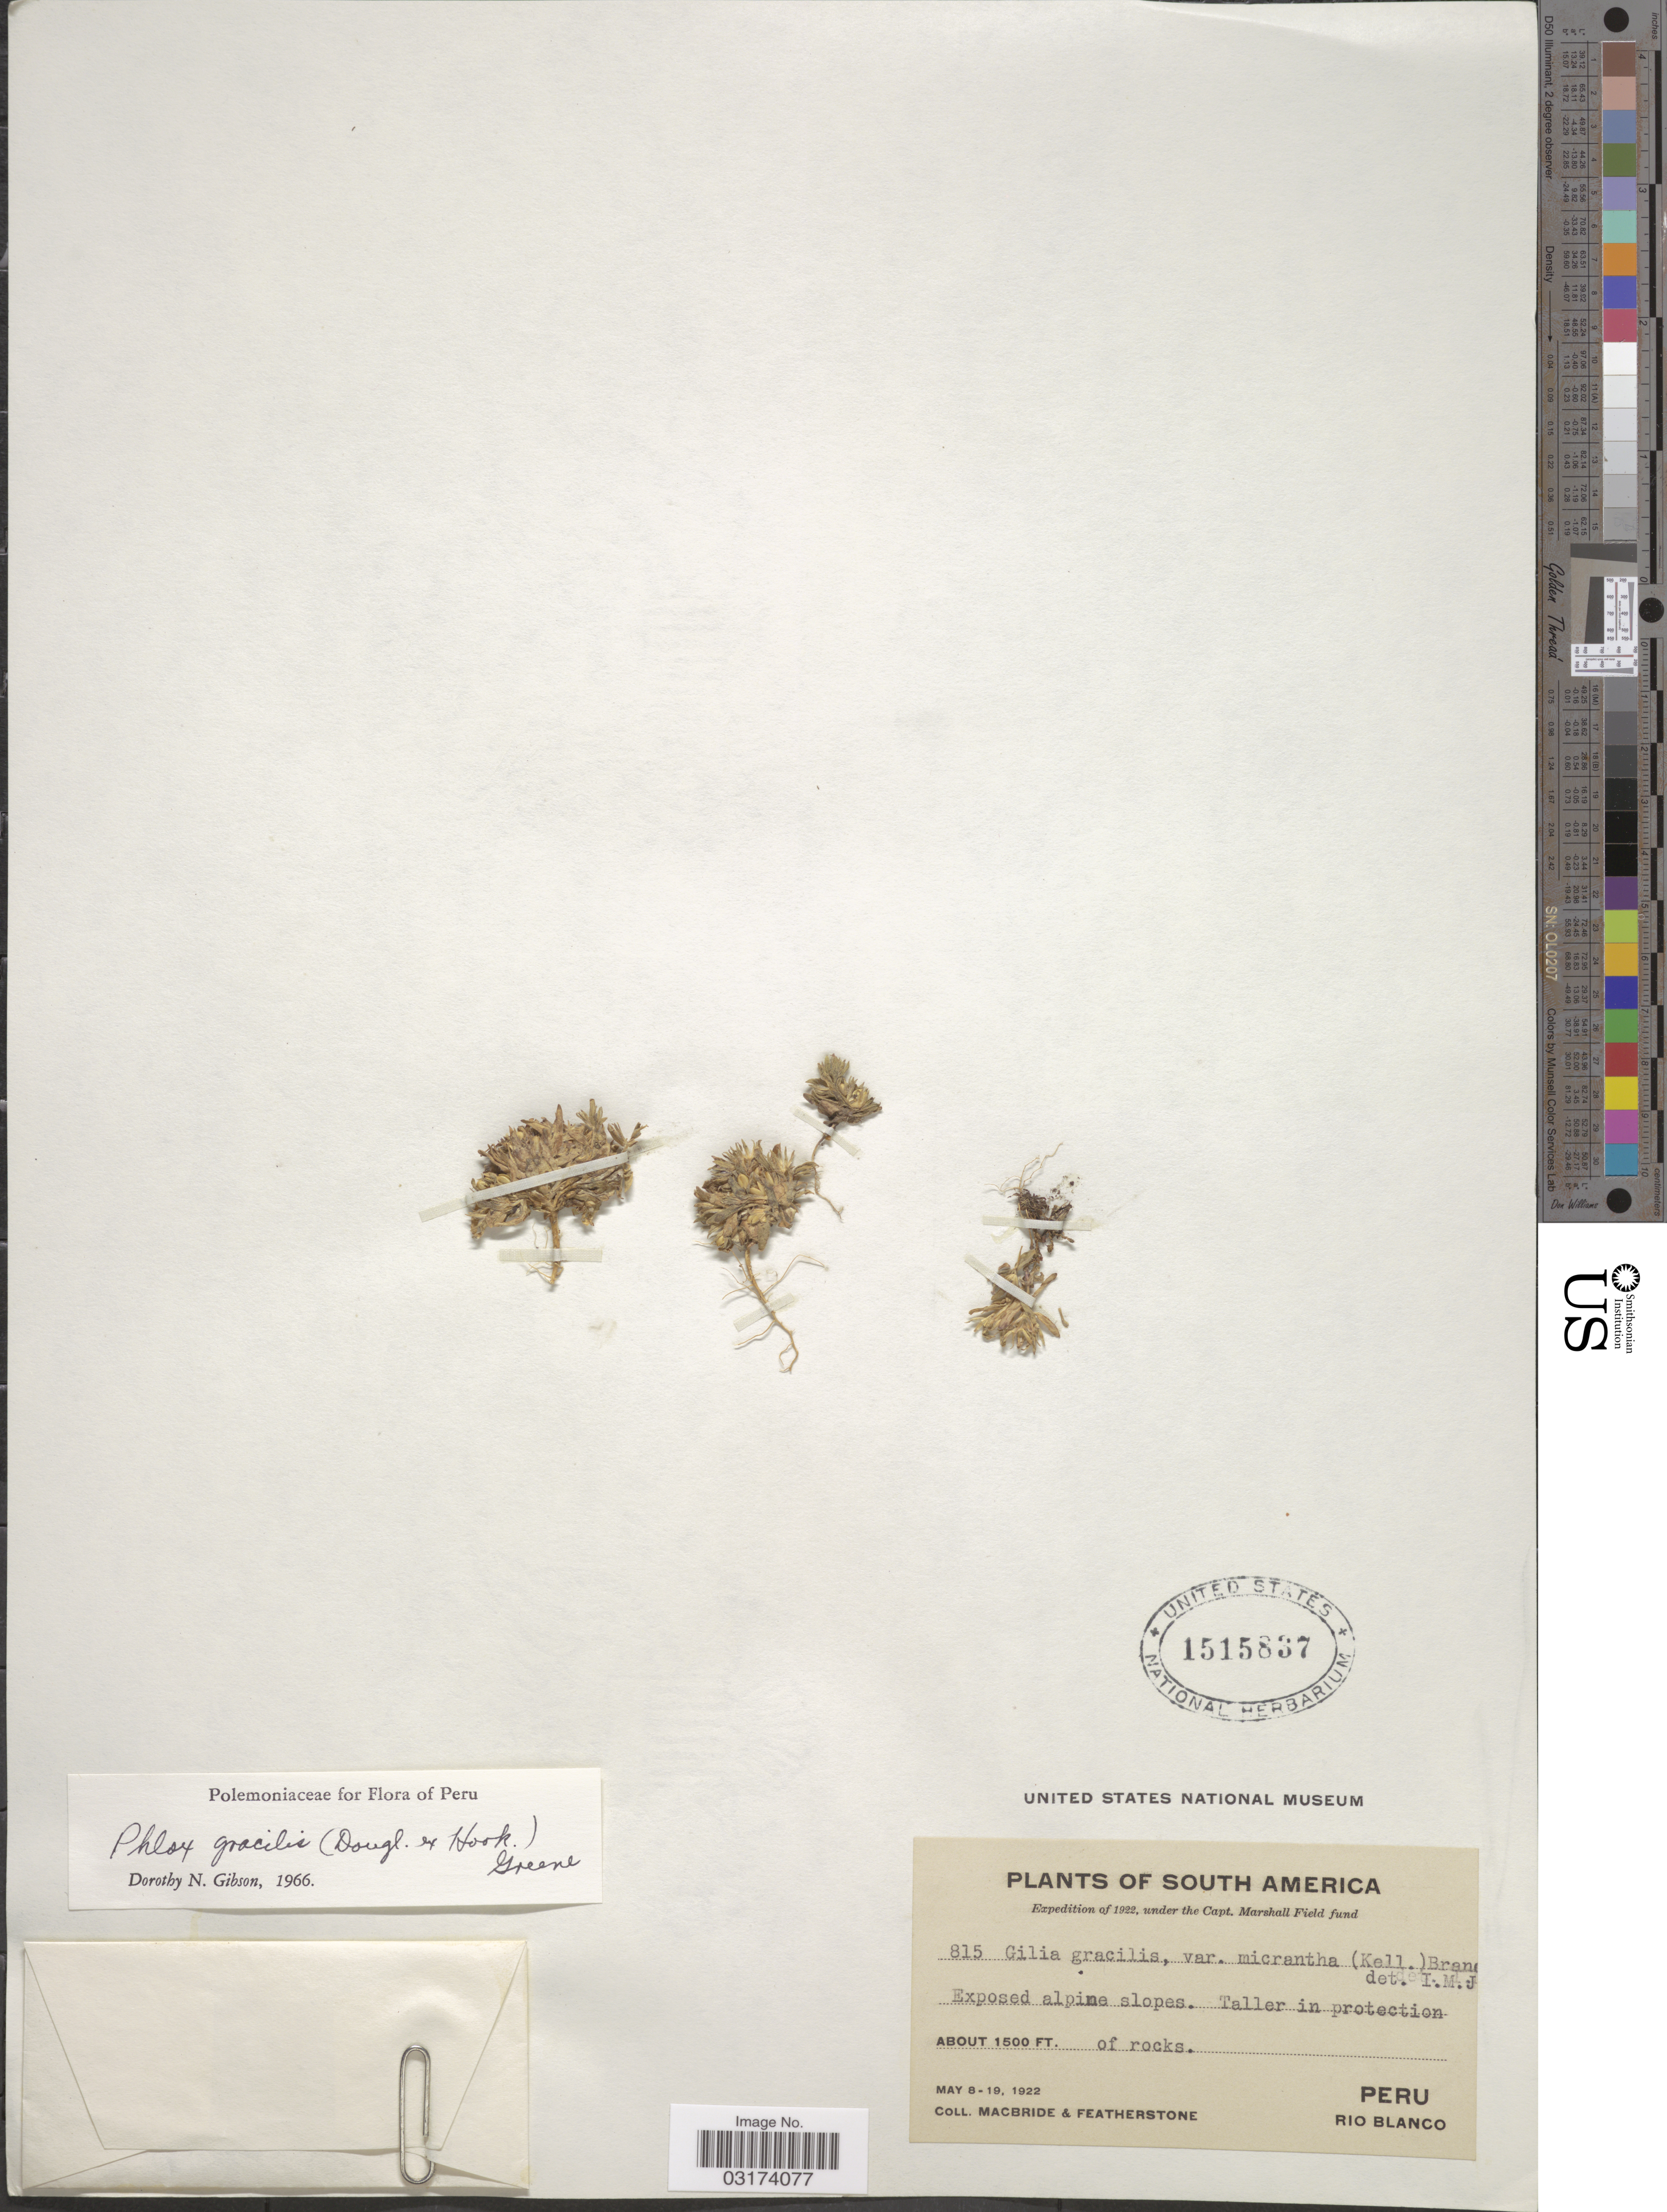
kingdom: Plantae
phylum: Tracheophyta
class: Magnoliopsida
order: Ericales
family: Polemoniaceae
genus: Microsteris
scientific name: Microsteris gracilis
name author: (Hook.) Greene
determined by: (US) Smithsonian Institution - National Museum of Natural History - Department of Botany (UNITED STATES)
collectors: Macbride, -- & -. Featherstone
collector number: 815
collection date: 1922-05-08/1922-05-19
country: Peru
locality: Exposed alpine slopes. Peru Rio Blanco.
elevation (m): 457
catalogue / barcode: US 1515837